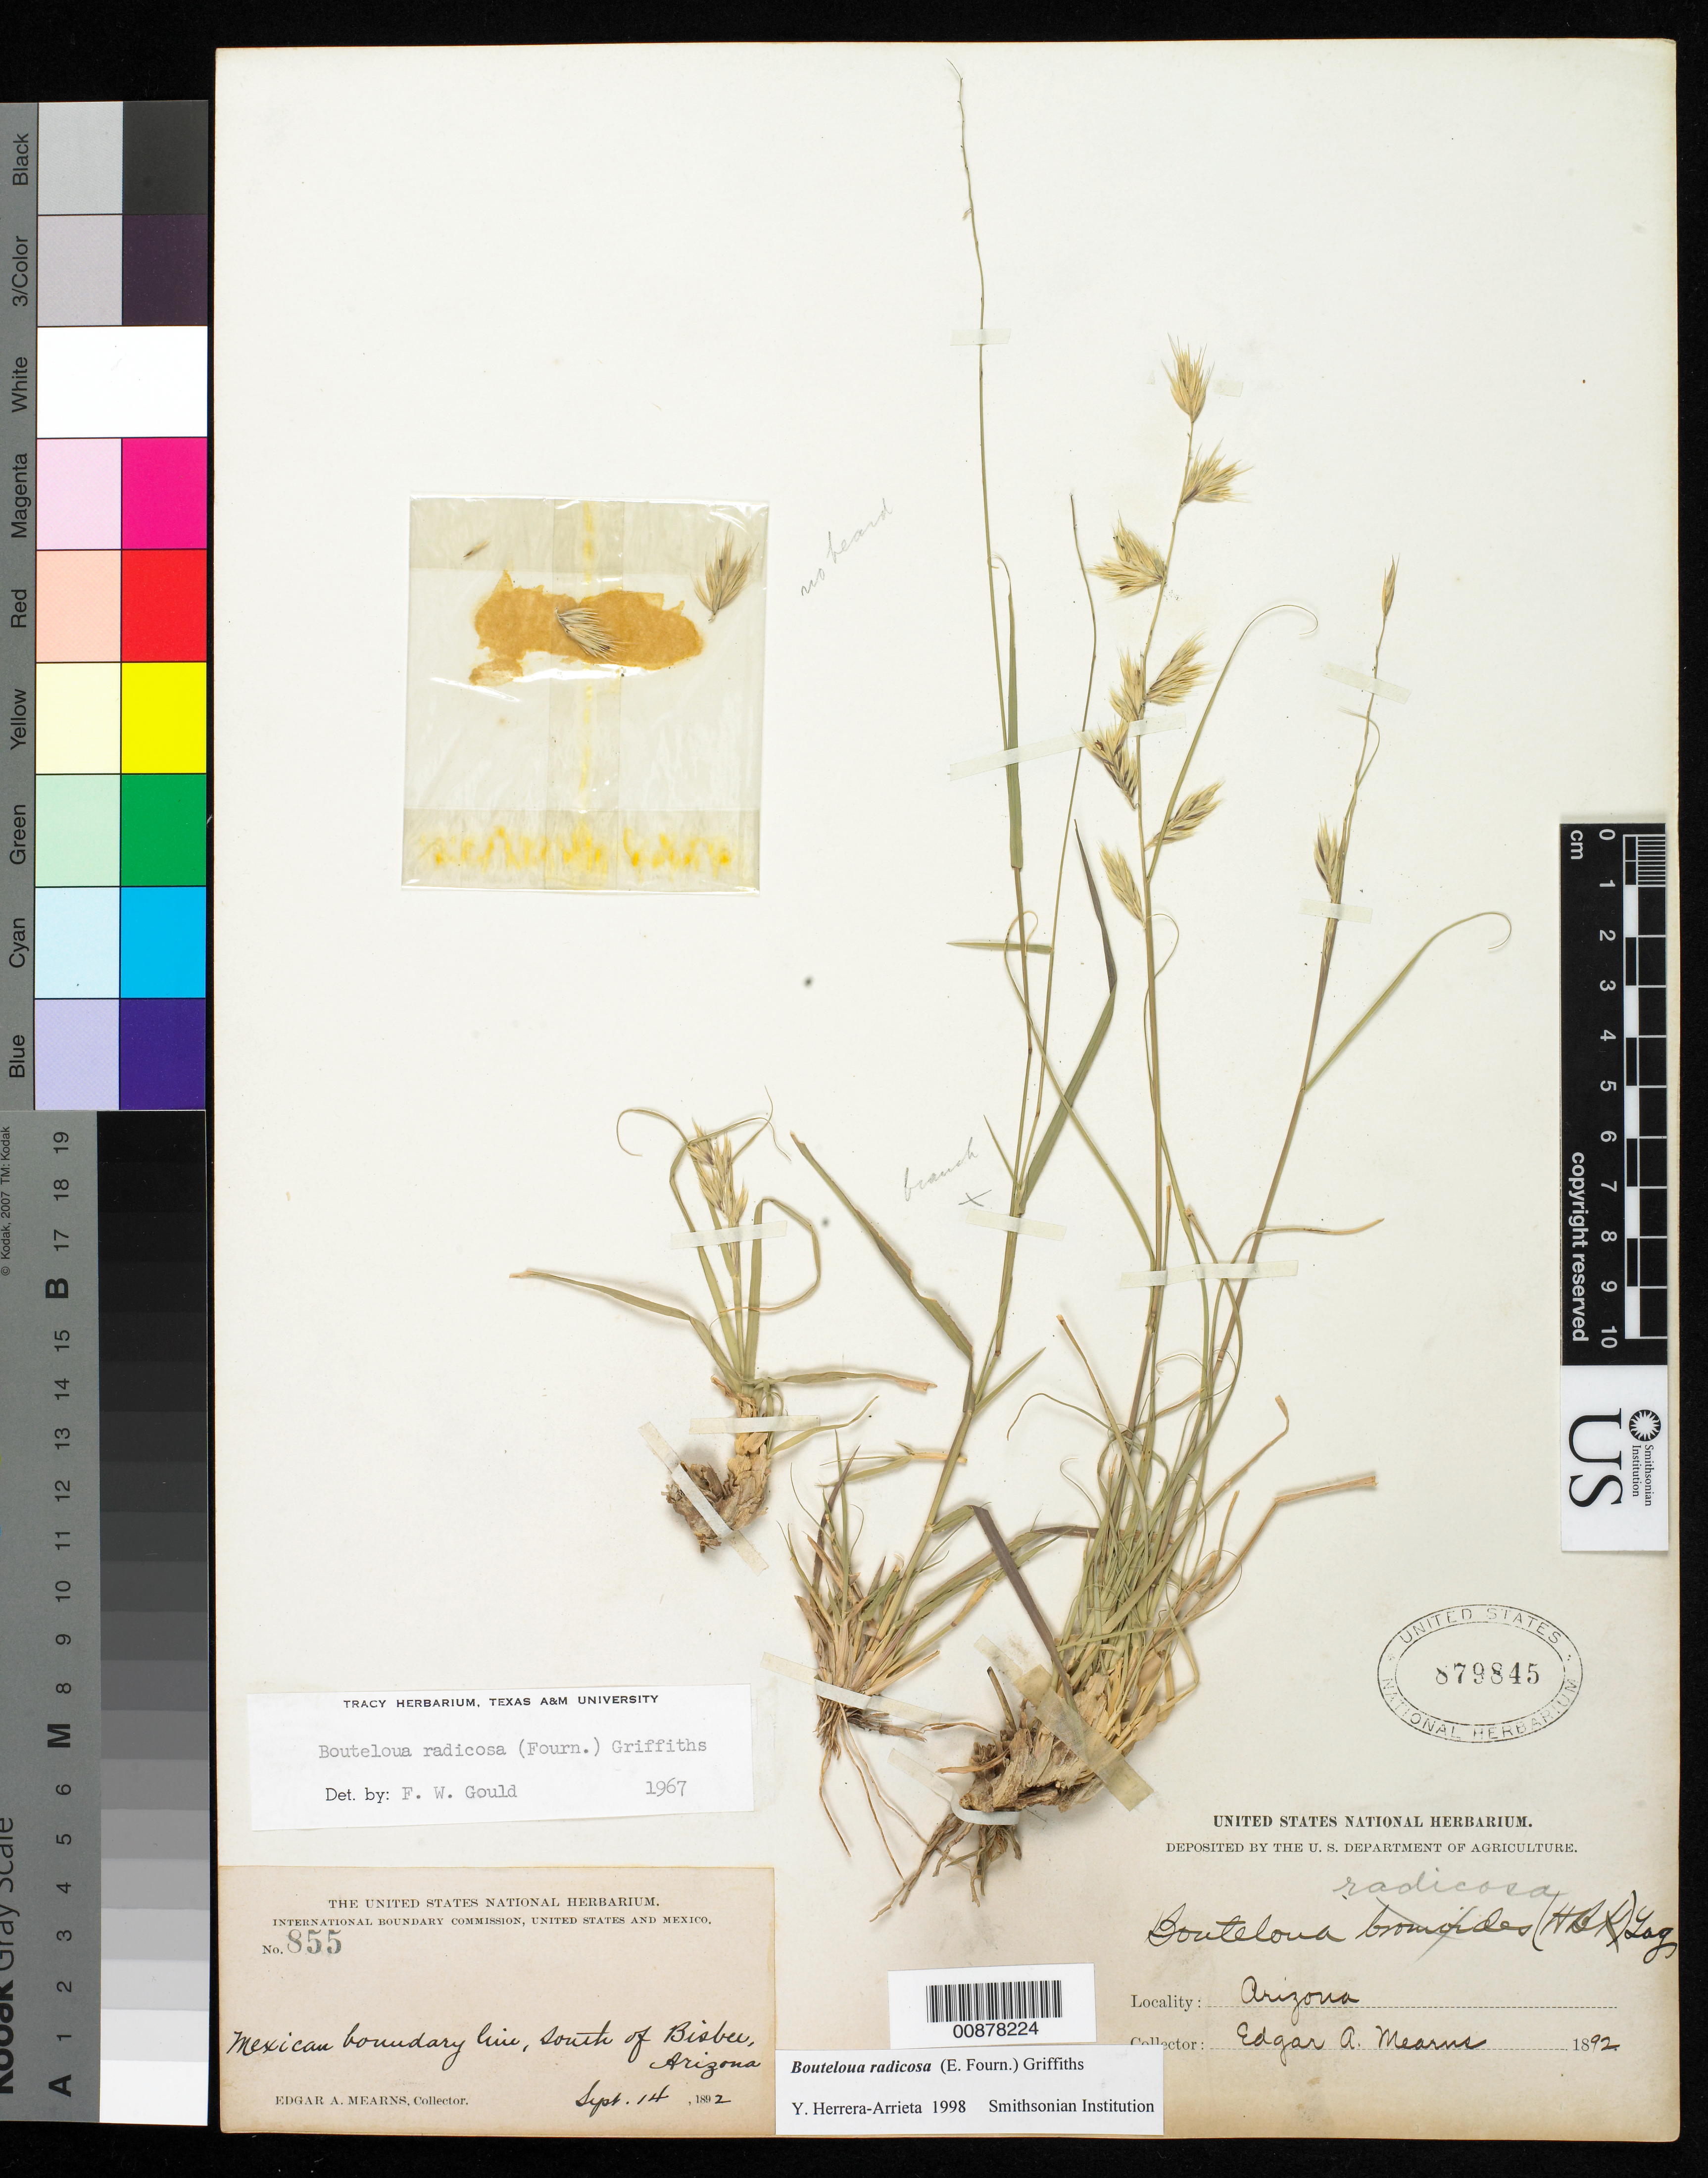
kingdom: Plantae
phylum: Tracheophyta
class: Liliopsida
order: Poales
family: Poaceae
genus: Bouteloua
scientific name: Bouteloua radicosa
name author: (E. Fourn.) Griffiths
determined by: Herrera Arrieta, Y., (CIIDIR), Instituto Politecnico Nacional (MEXICO)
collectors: E. A. Mearns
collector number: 855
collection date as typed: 14 Sep 1892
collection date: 1892-09-14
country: United States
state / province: Arizona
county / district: Cochise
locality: Mexican Boundary Line, S of Bisbee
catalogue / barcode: US 879845